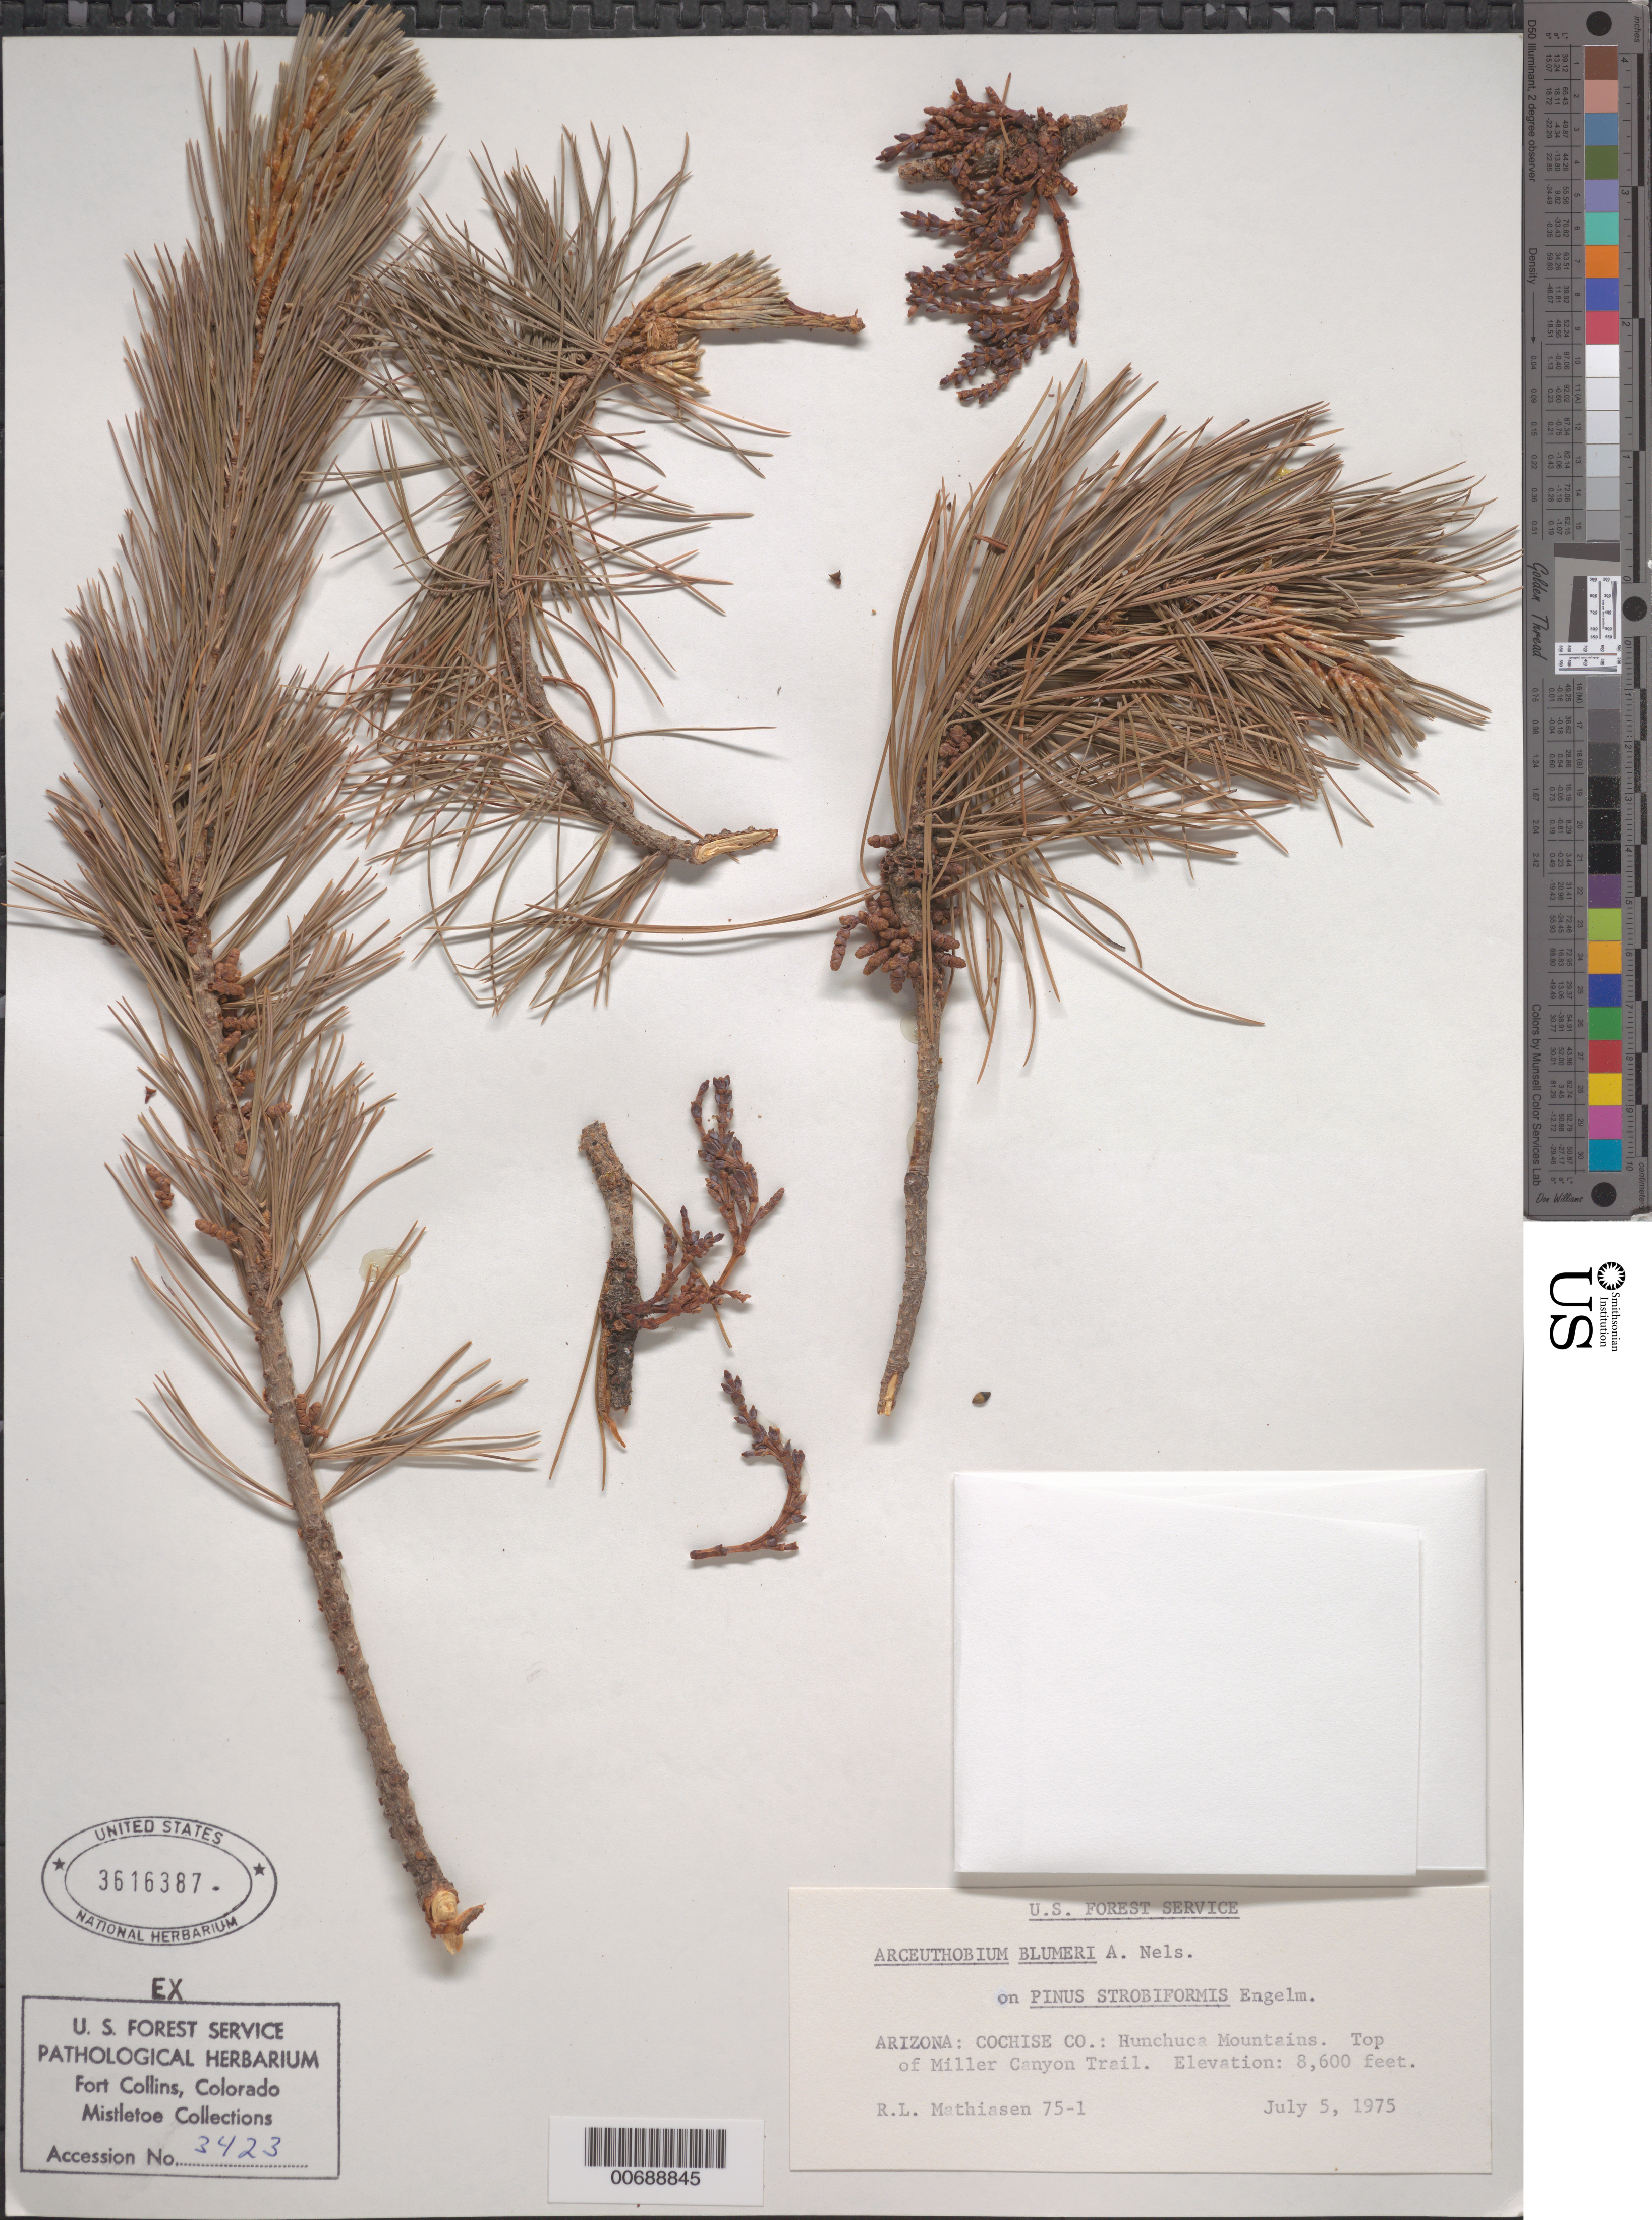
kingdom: Plantae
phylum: Tracheophyta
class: Magnoliopsida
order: Santalales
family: Viscaceae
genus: Arceuthobium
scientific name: Arceuthobium blumeri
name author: A. Nelson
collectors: R. Mathiasen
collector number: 75-1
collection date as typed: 5 Jul 1975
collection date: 1975-07-05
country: United States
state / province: Arizona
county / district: Cochise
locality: Huachuca Mts. Top of Miller Cyn Trail.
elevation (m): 2621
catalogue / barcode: US 3616387-2